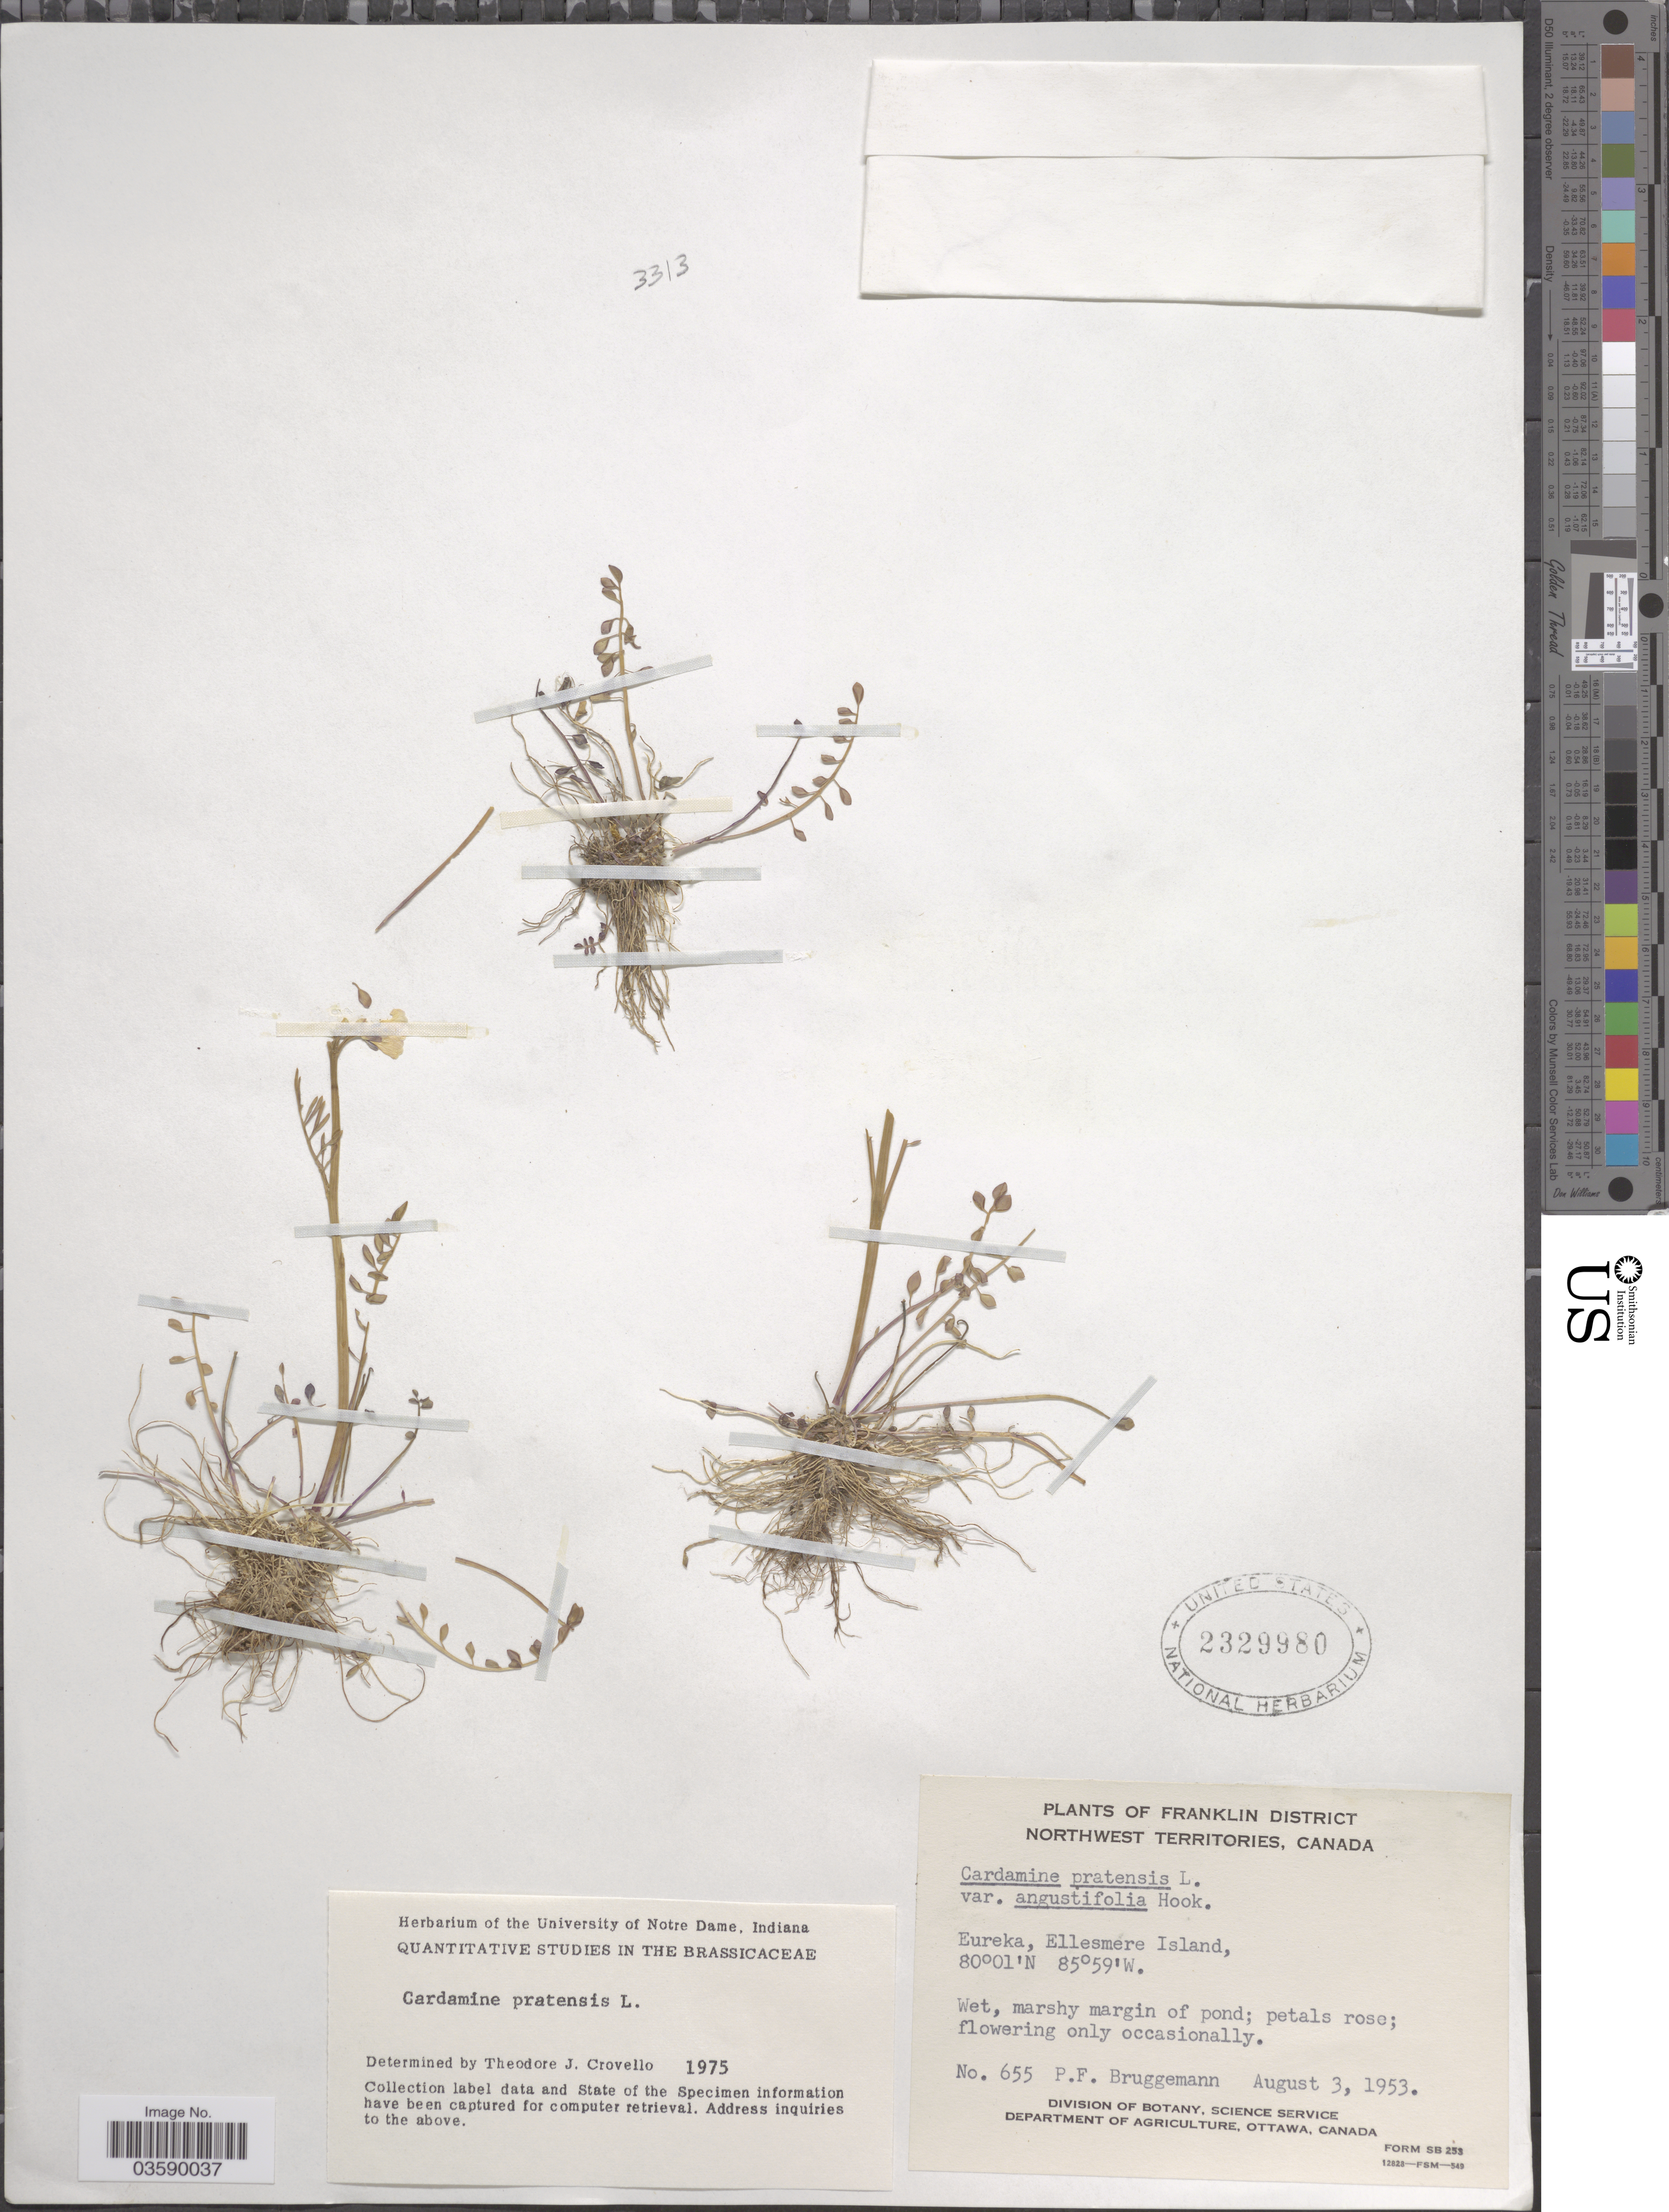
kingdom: Plantae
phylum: Tracheophyta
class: Magnoliopsida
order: Brassicales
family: Brassicaceae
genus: Cardamine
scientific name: Cardamine pratensis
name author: L.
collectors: P. Bruggemann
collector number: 655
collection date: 1953-08-03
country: Canada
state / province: Northwest Territories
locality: Franklin District. Eureka, Ellesmere Island.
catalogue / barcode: US 2329980